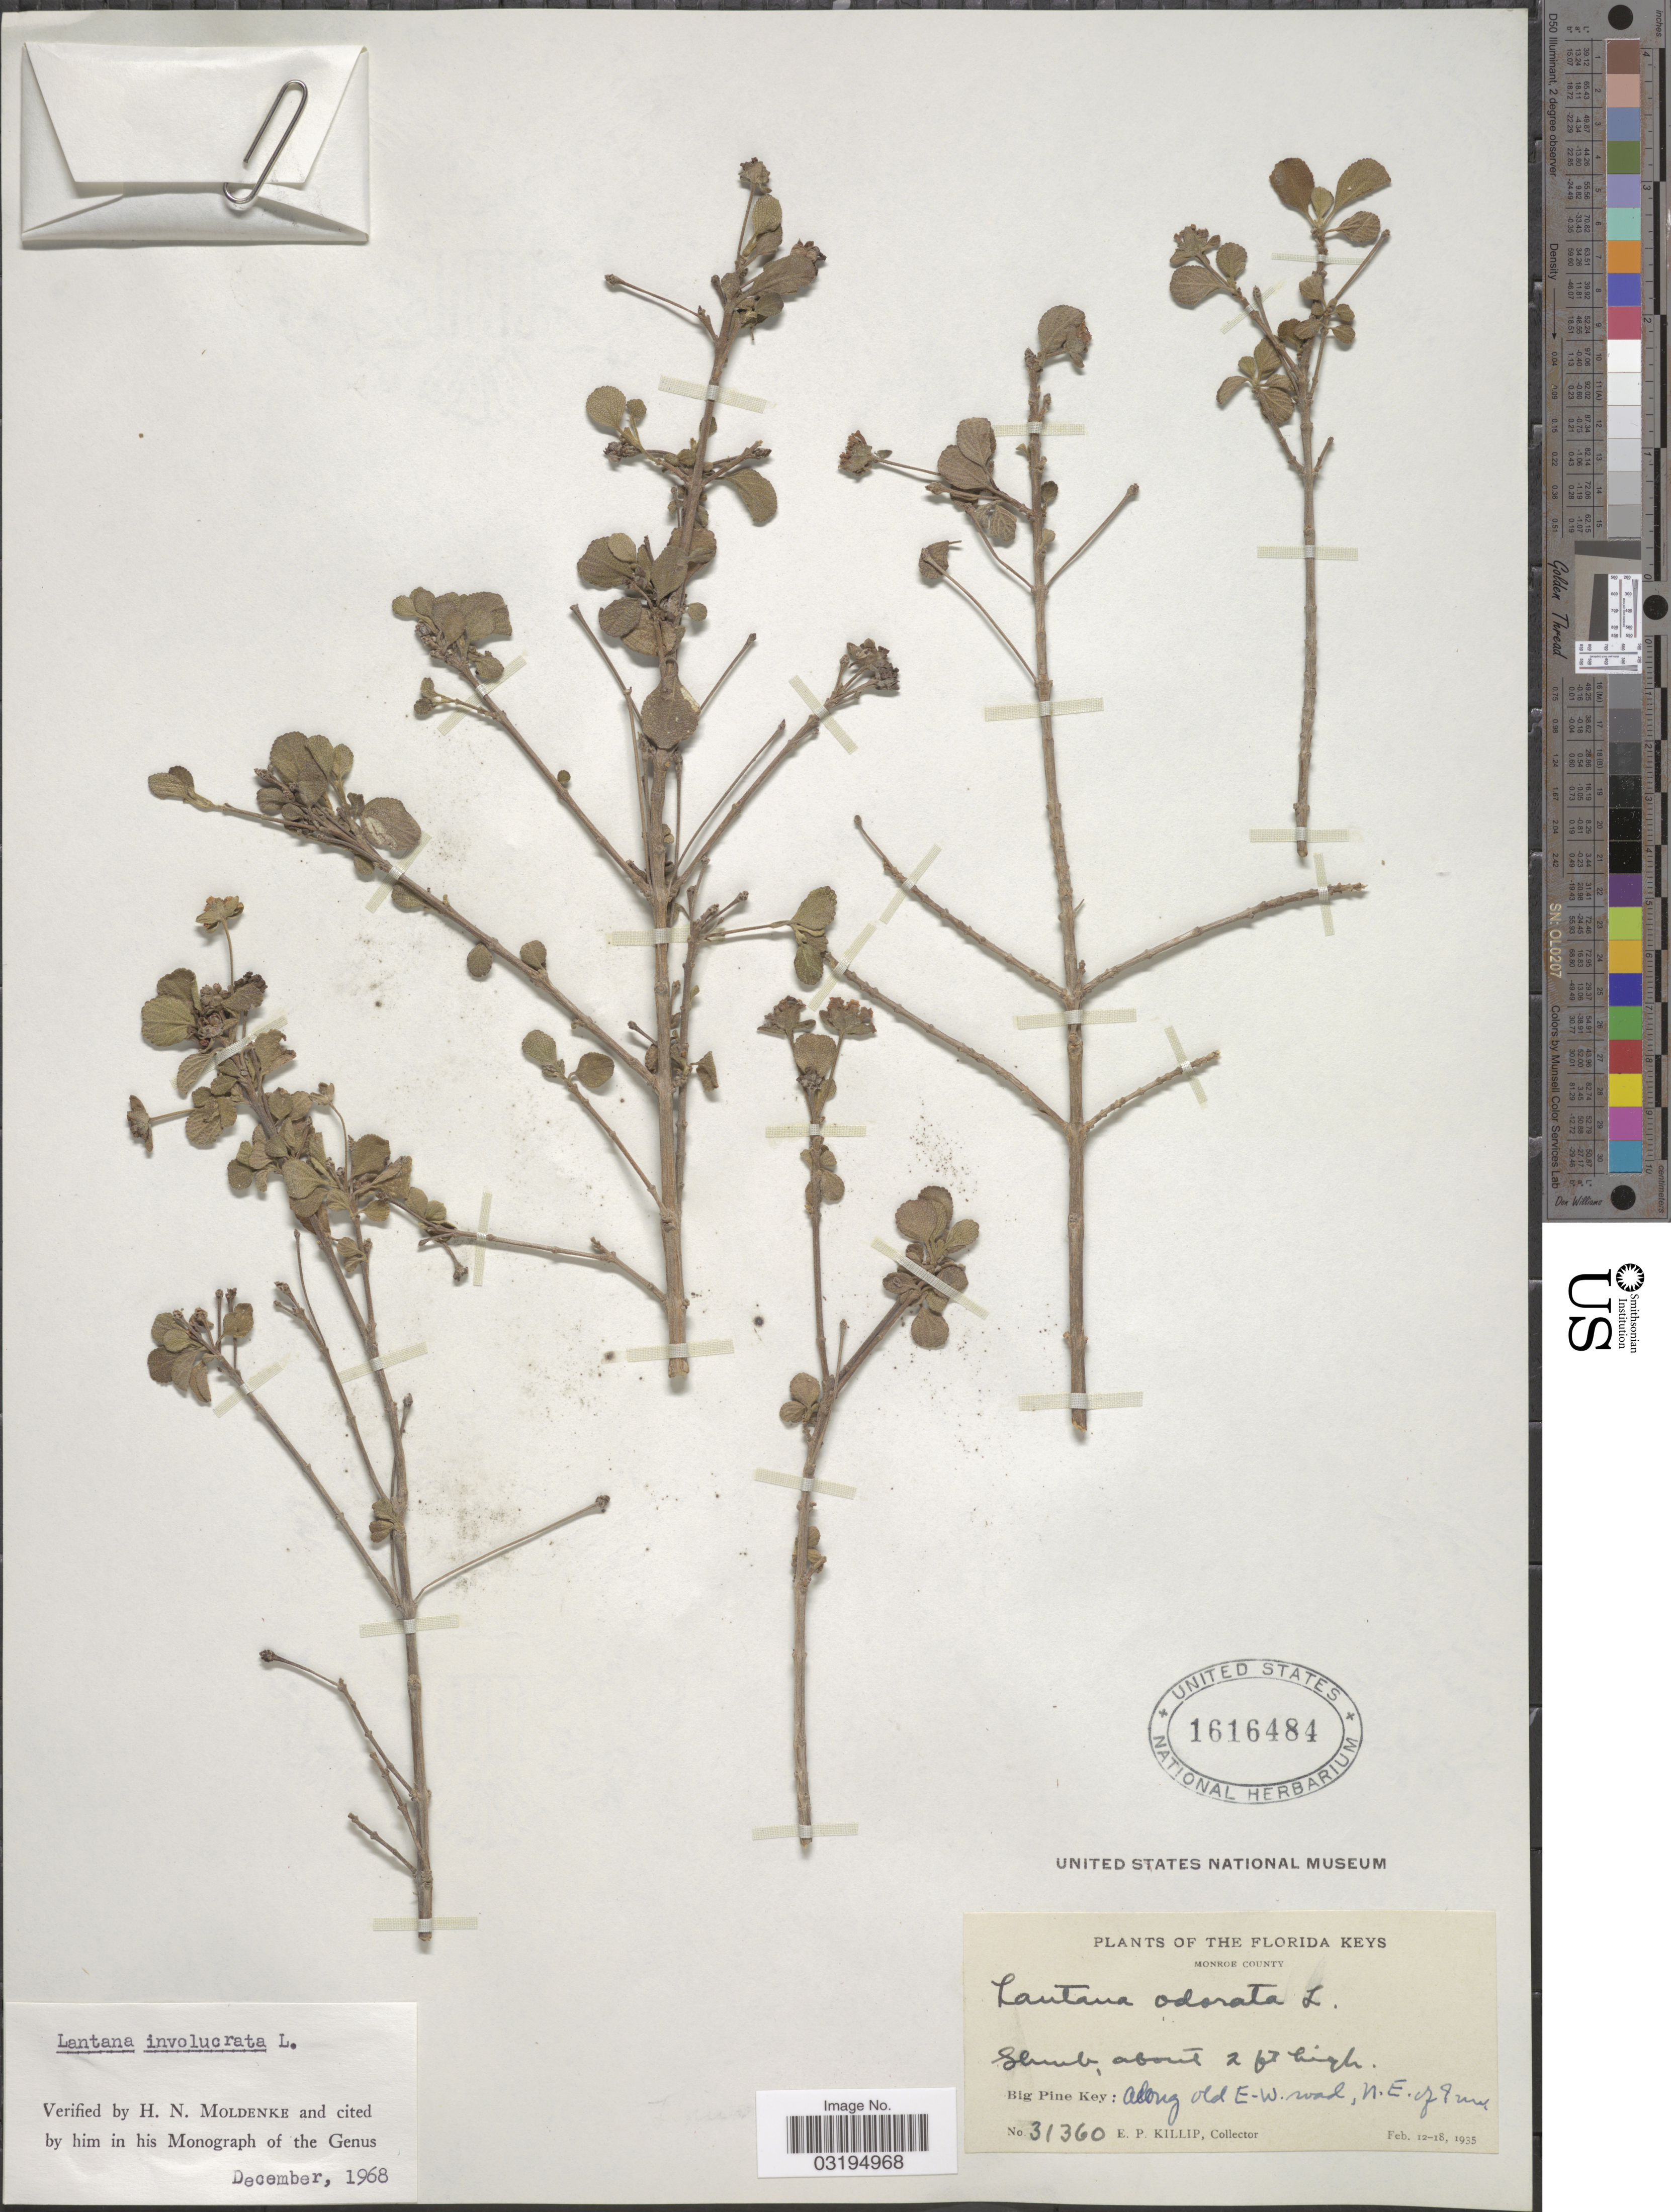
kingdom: Plantae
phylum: Tracheophyta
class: Magnoliopsida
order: Lamiales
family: Verbenaceae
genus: Lantana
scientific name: Lantana involucrata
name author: L.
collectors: E. P. Killip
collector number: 31360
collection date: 1935-02-12/1935-02-18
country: United States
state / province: Florida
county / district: Monroe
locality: The Florida Keys, Monroe County, Big Pine Key: Along old E-W. road, N.E. of Torch.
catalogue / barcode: US 1616484